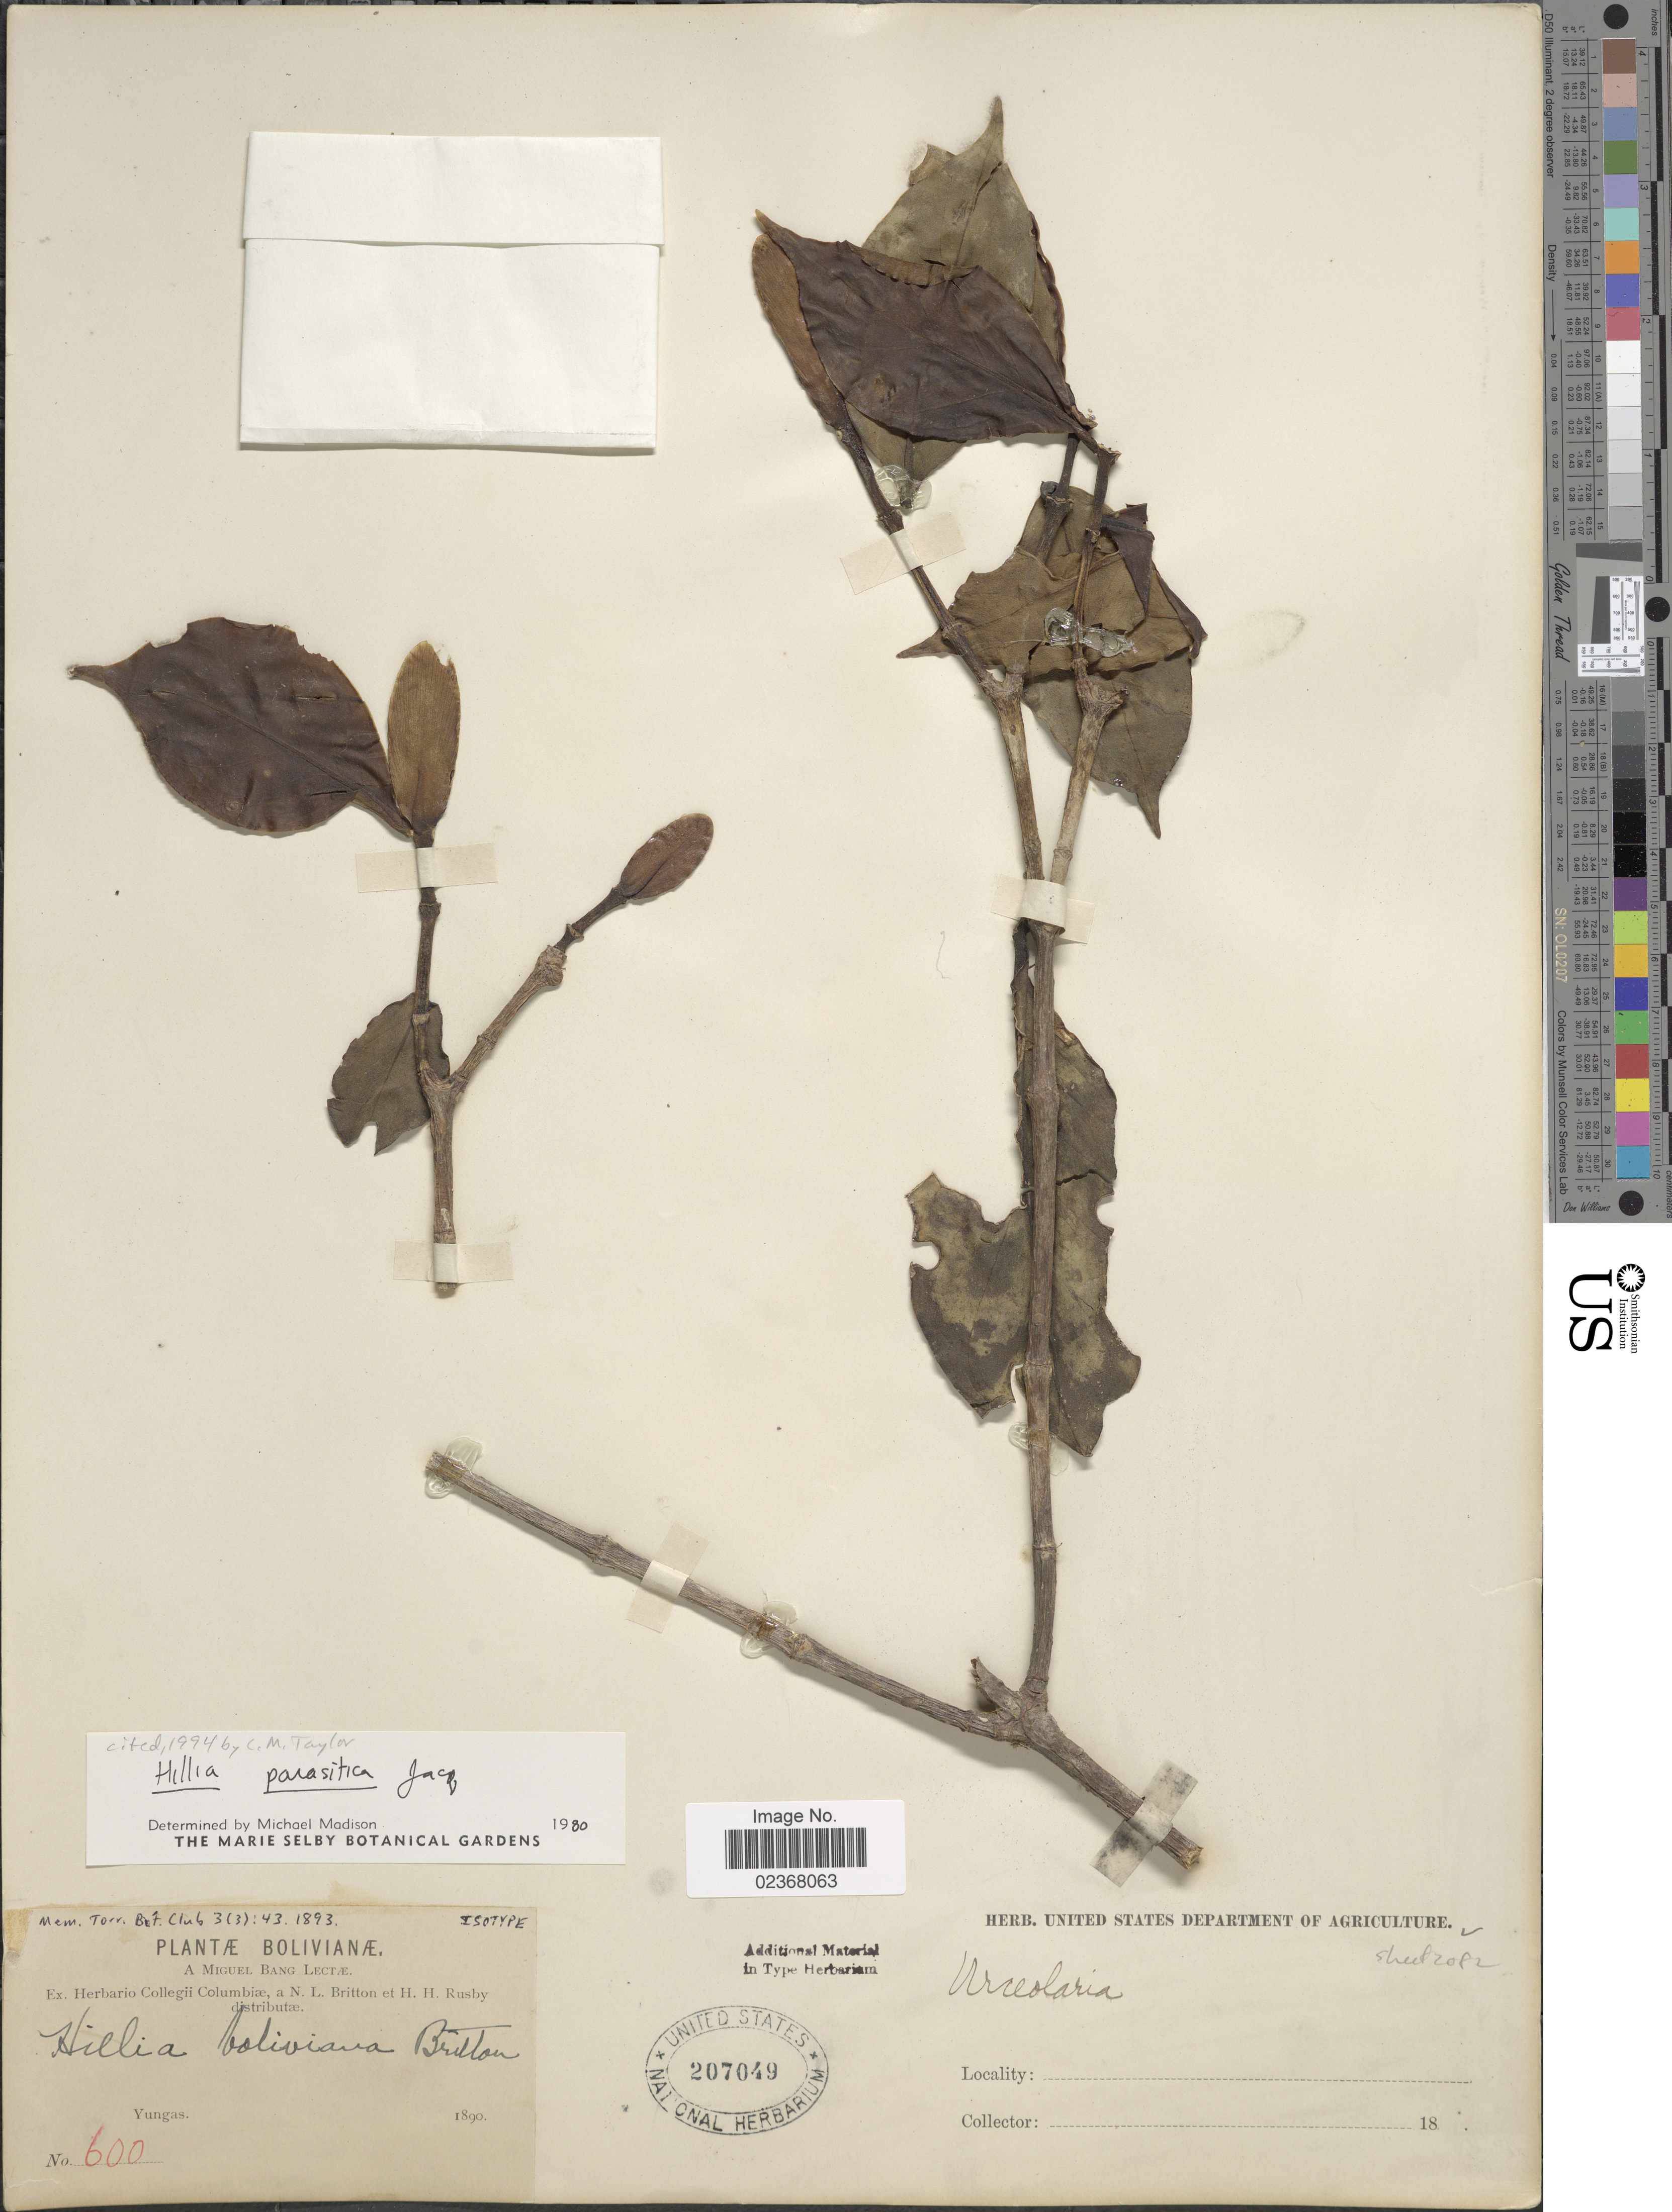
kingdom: Plantae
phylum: Tracheophyta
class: Magnoliopsida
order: Gentianales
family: Rubiaceae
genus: Hillia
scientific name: Hillia parasitica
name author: Jacq.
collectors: M. Bang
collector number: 600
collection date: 1890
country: Bolivia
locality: Yungas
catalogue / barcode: US 207049